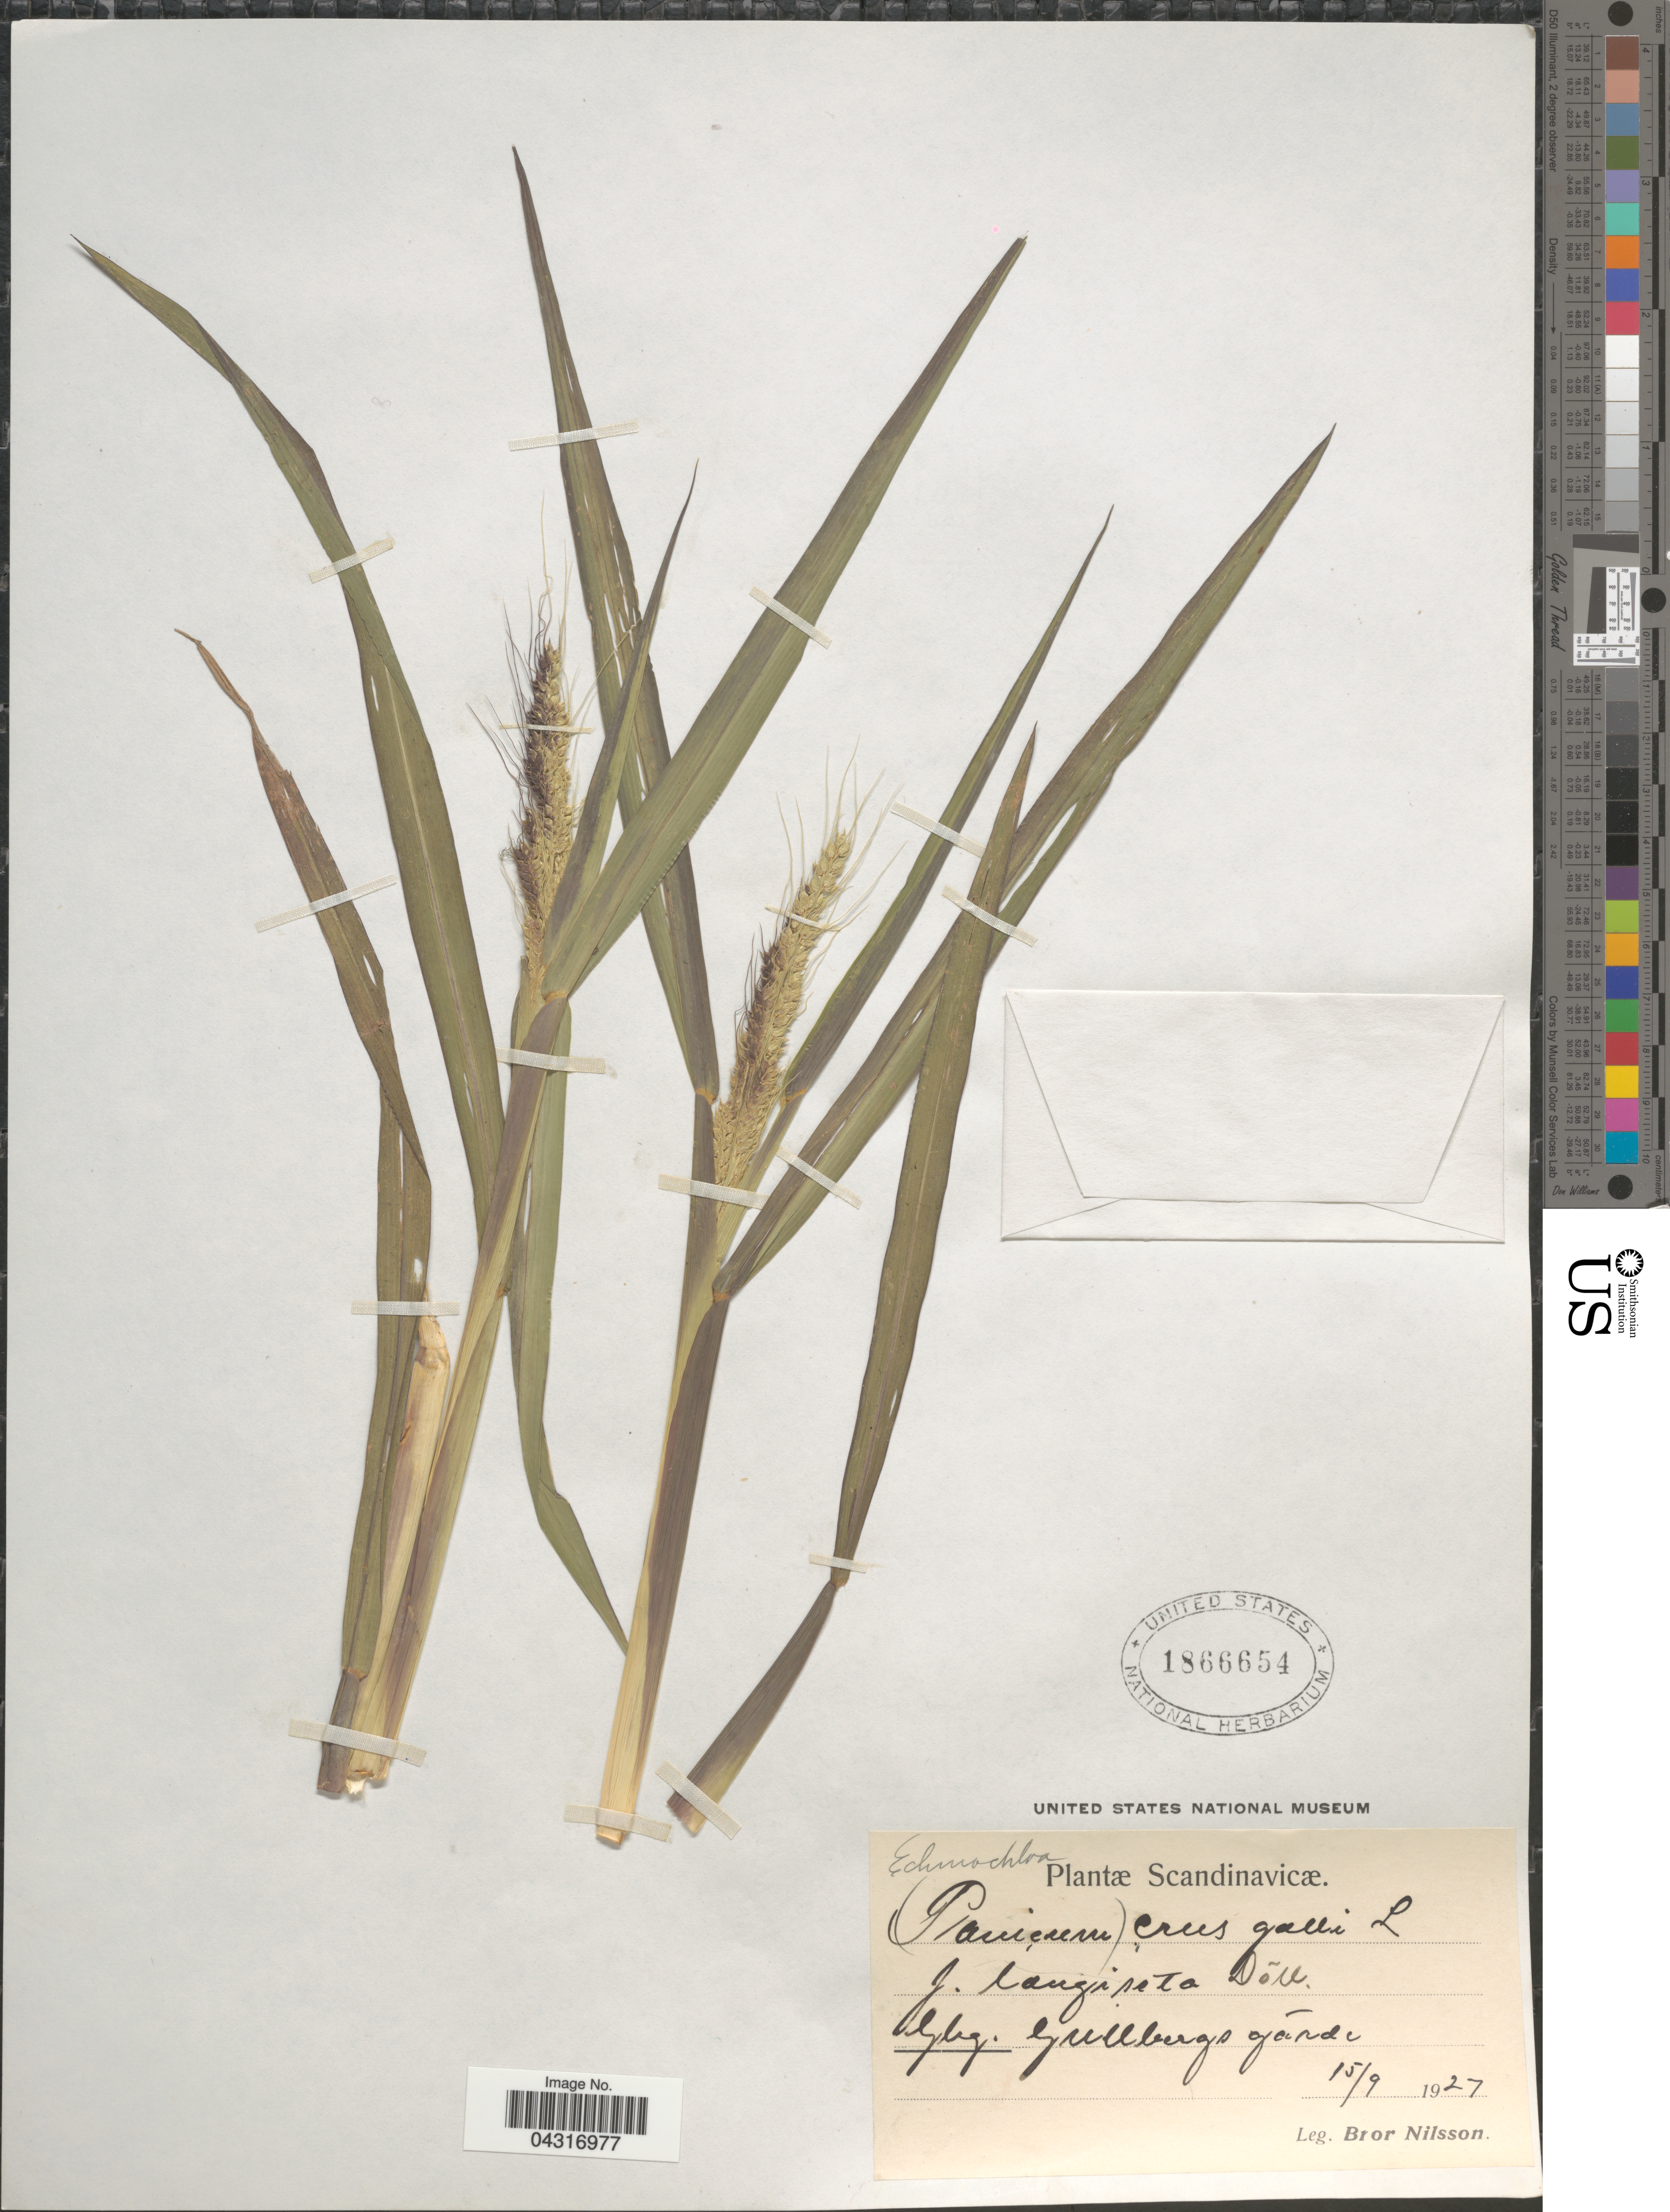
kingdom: Plantae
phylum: Tracheophyta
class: Liliopsida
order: Poales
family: Poaceae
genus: Echinochloa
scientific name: Echinochloa crus-galli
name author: (L.) P. Beauv.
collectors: B. Nilsson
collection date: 1927-09-15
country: Sweden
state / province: Gävleborg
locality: Scandinavicæ. Gbg. Gullbergs garde.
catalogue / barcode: US 1866654